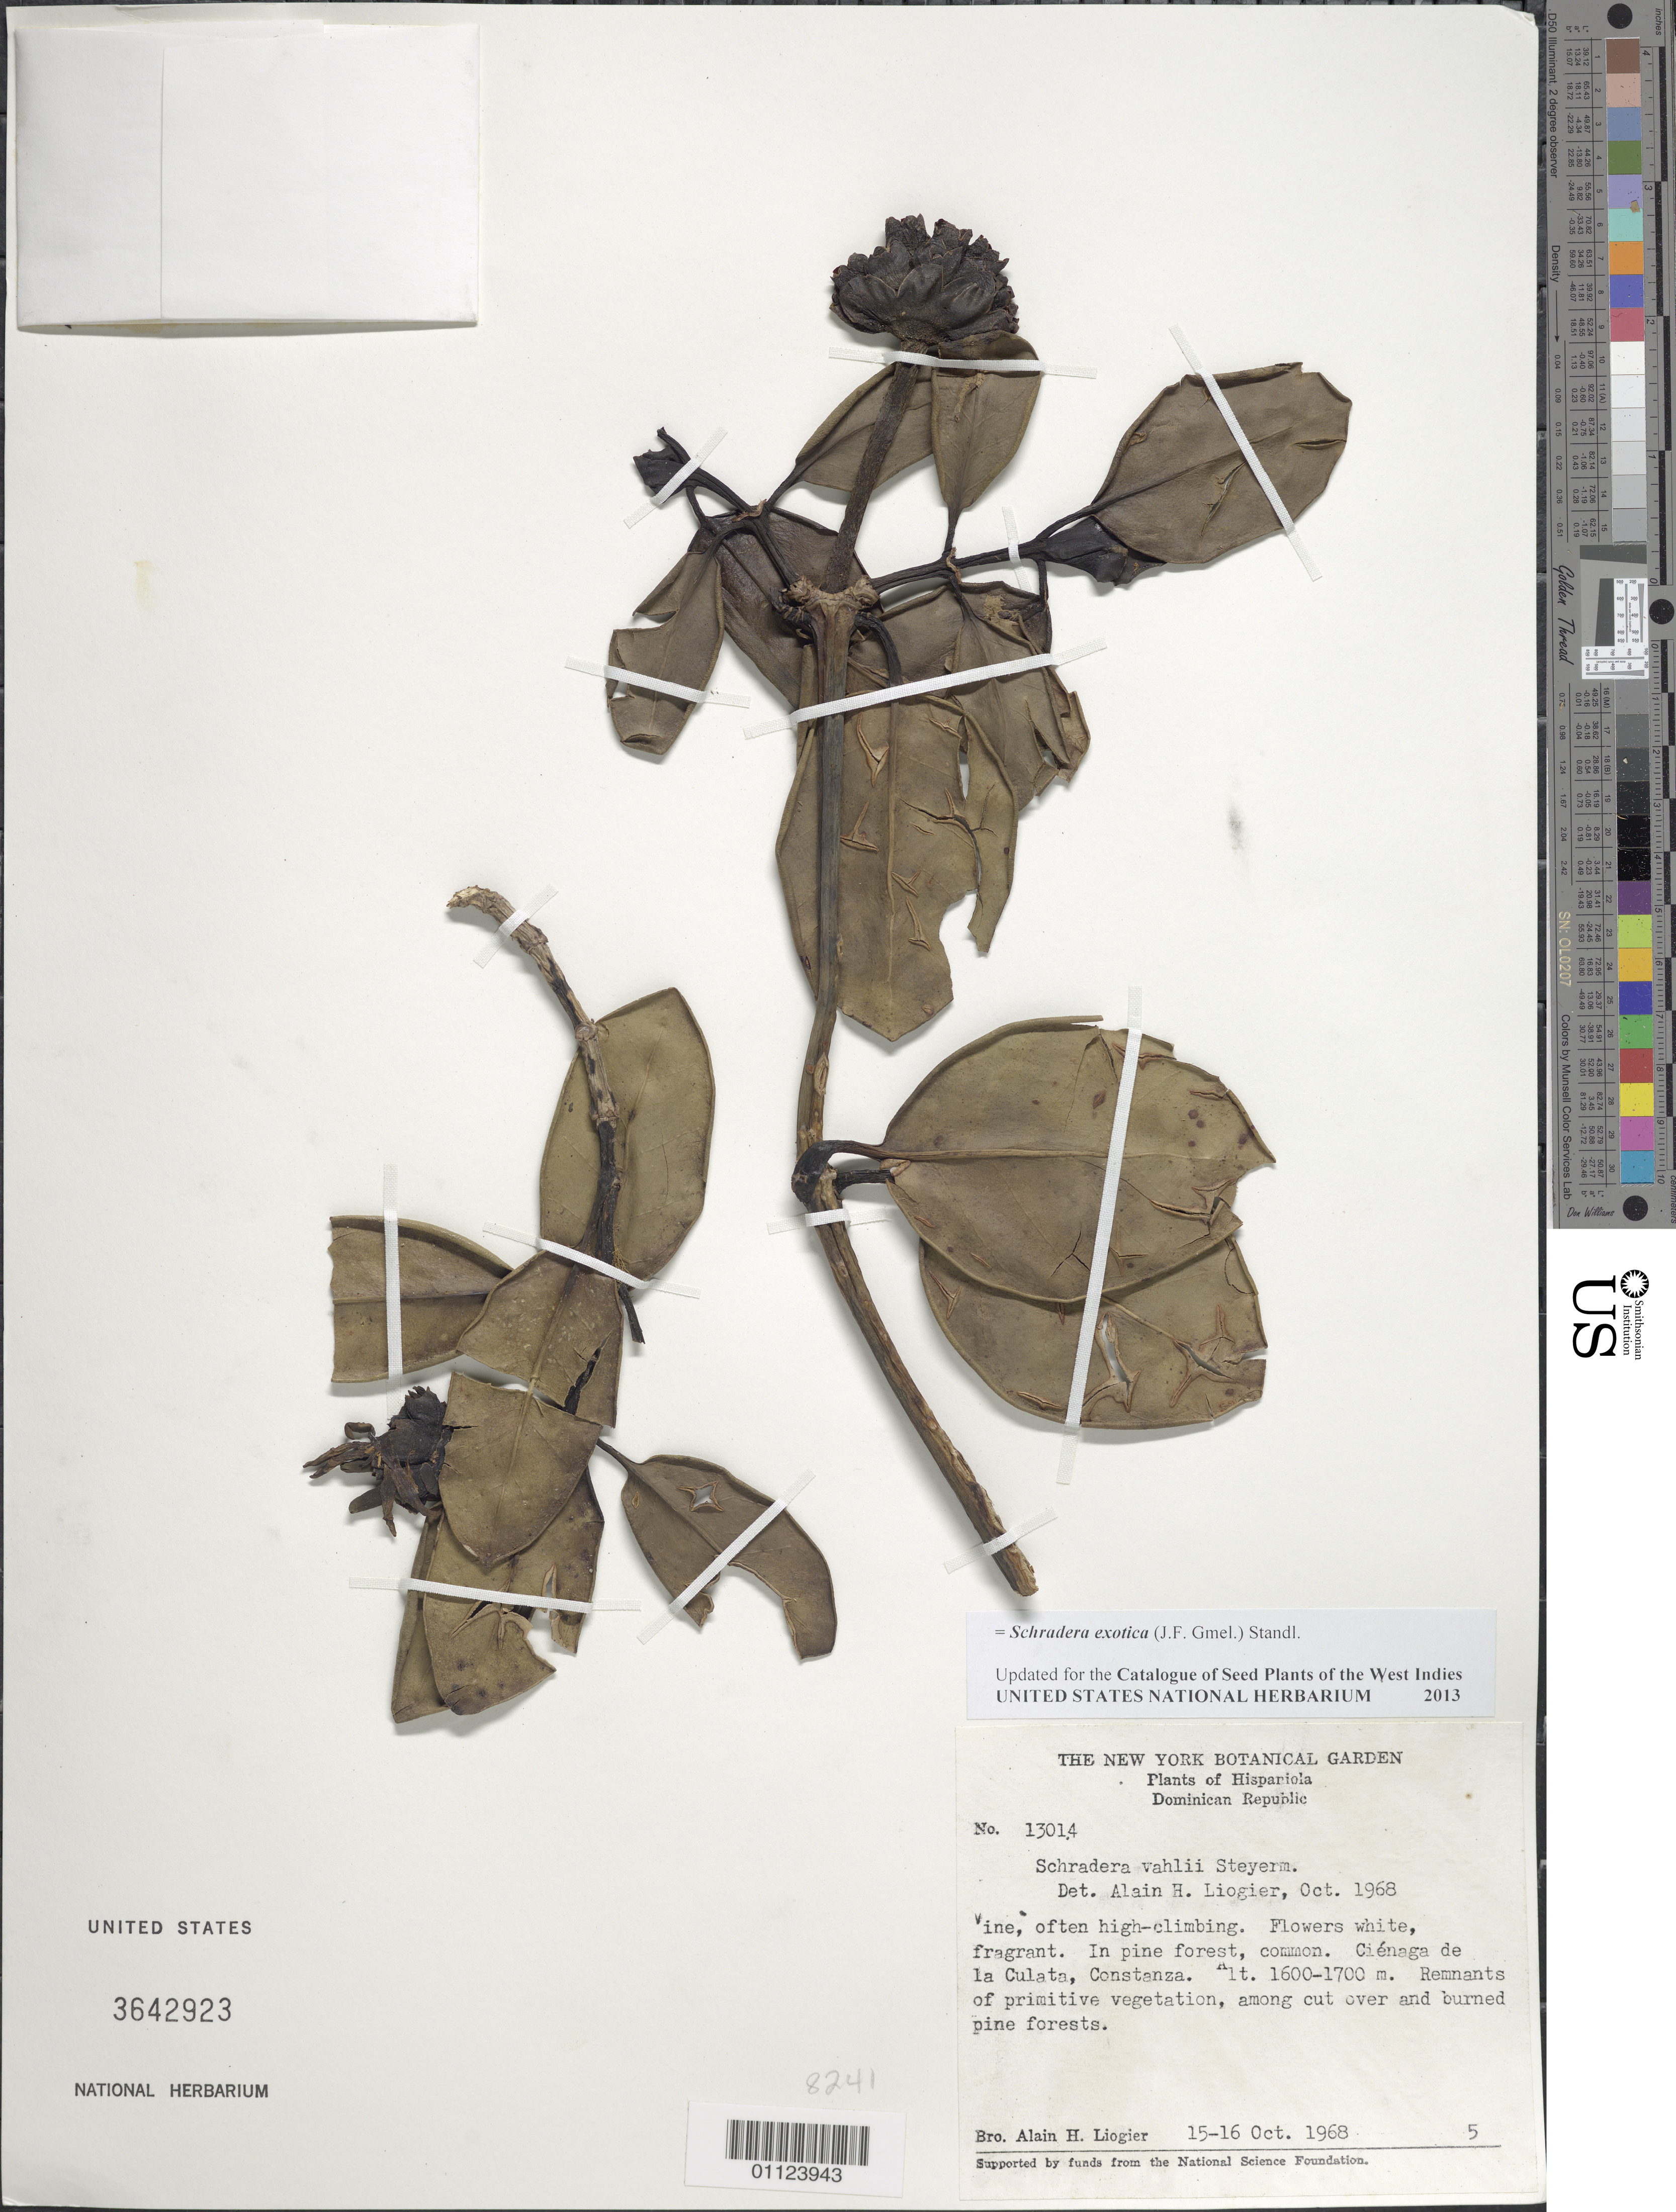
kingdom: Plantae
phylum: Tracheophyta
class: Magnoliopsida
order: Gentianales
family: Rubiaceae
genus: Schradera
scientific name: Schradera exotica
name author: (J.F. Gmel.) Standl.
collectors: A. H. Liogier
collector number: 13014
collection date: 1968-10-15/1968-10-16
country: Dominican Republic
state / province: La Vega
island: Hispaniola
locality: Ciénaga de la Culata, Constanza.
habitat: Remnants of primitive vegetation, among cut-over and burned pine forests. In pine forest, common.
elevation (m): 1600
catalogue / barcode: US 3642923